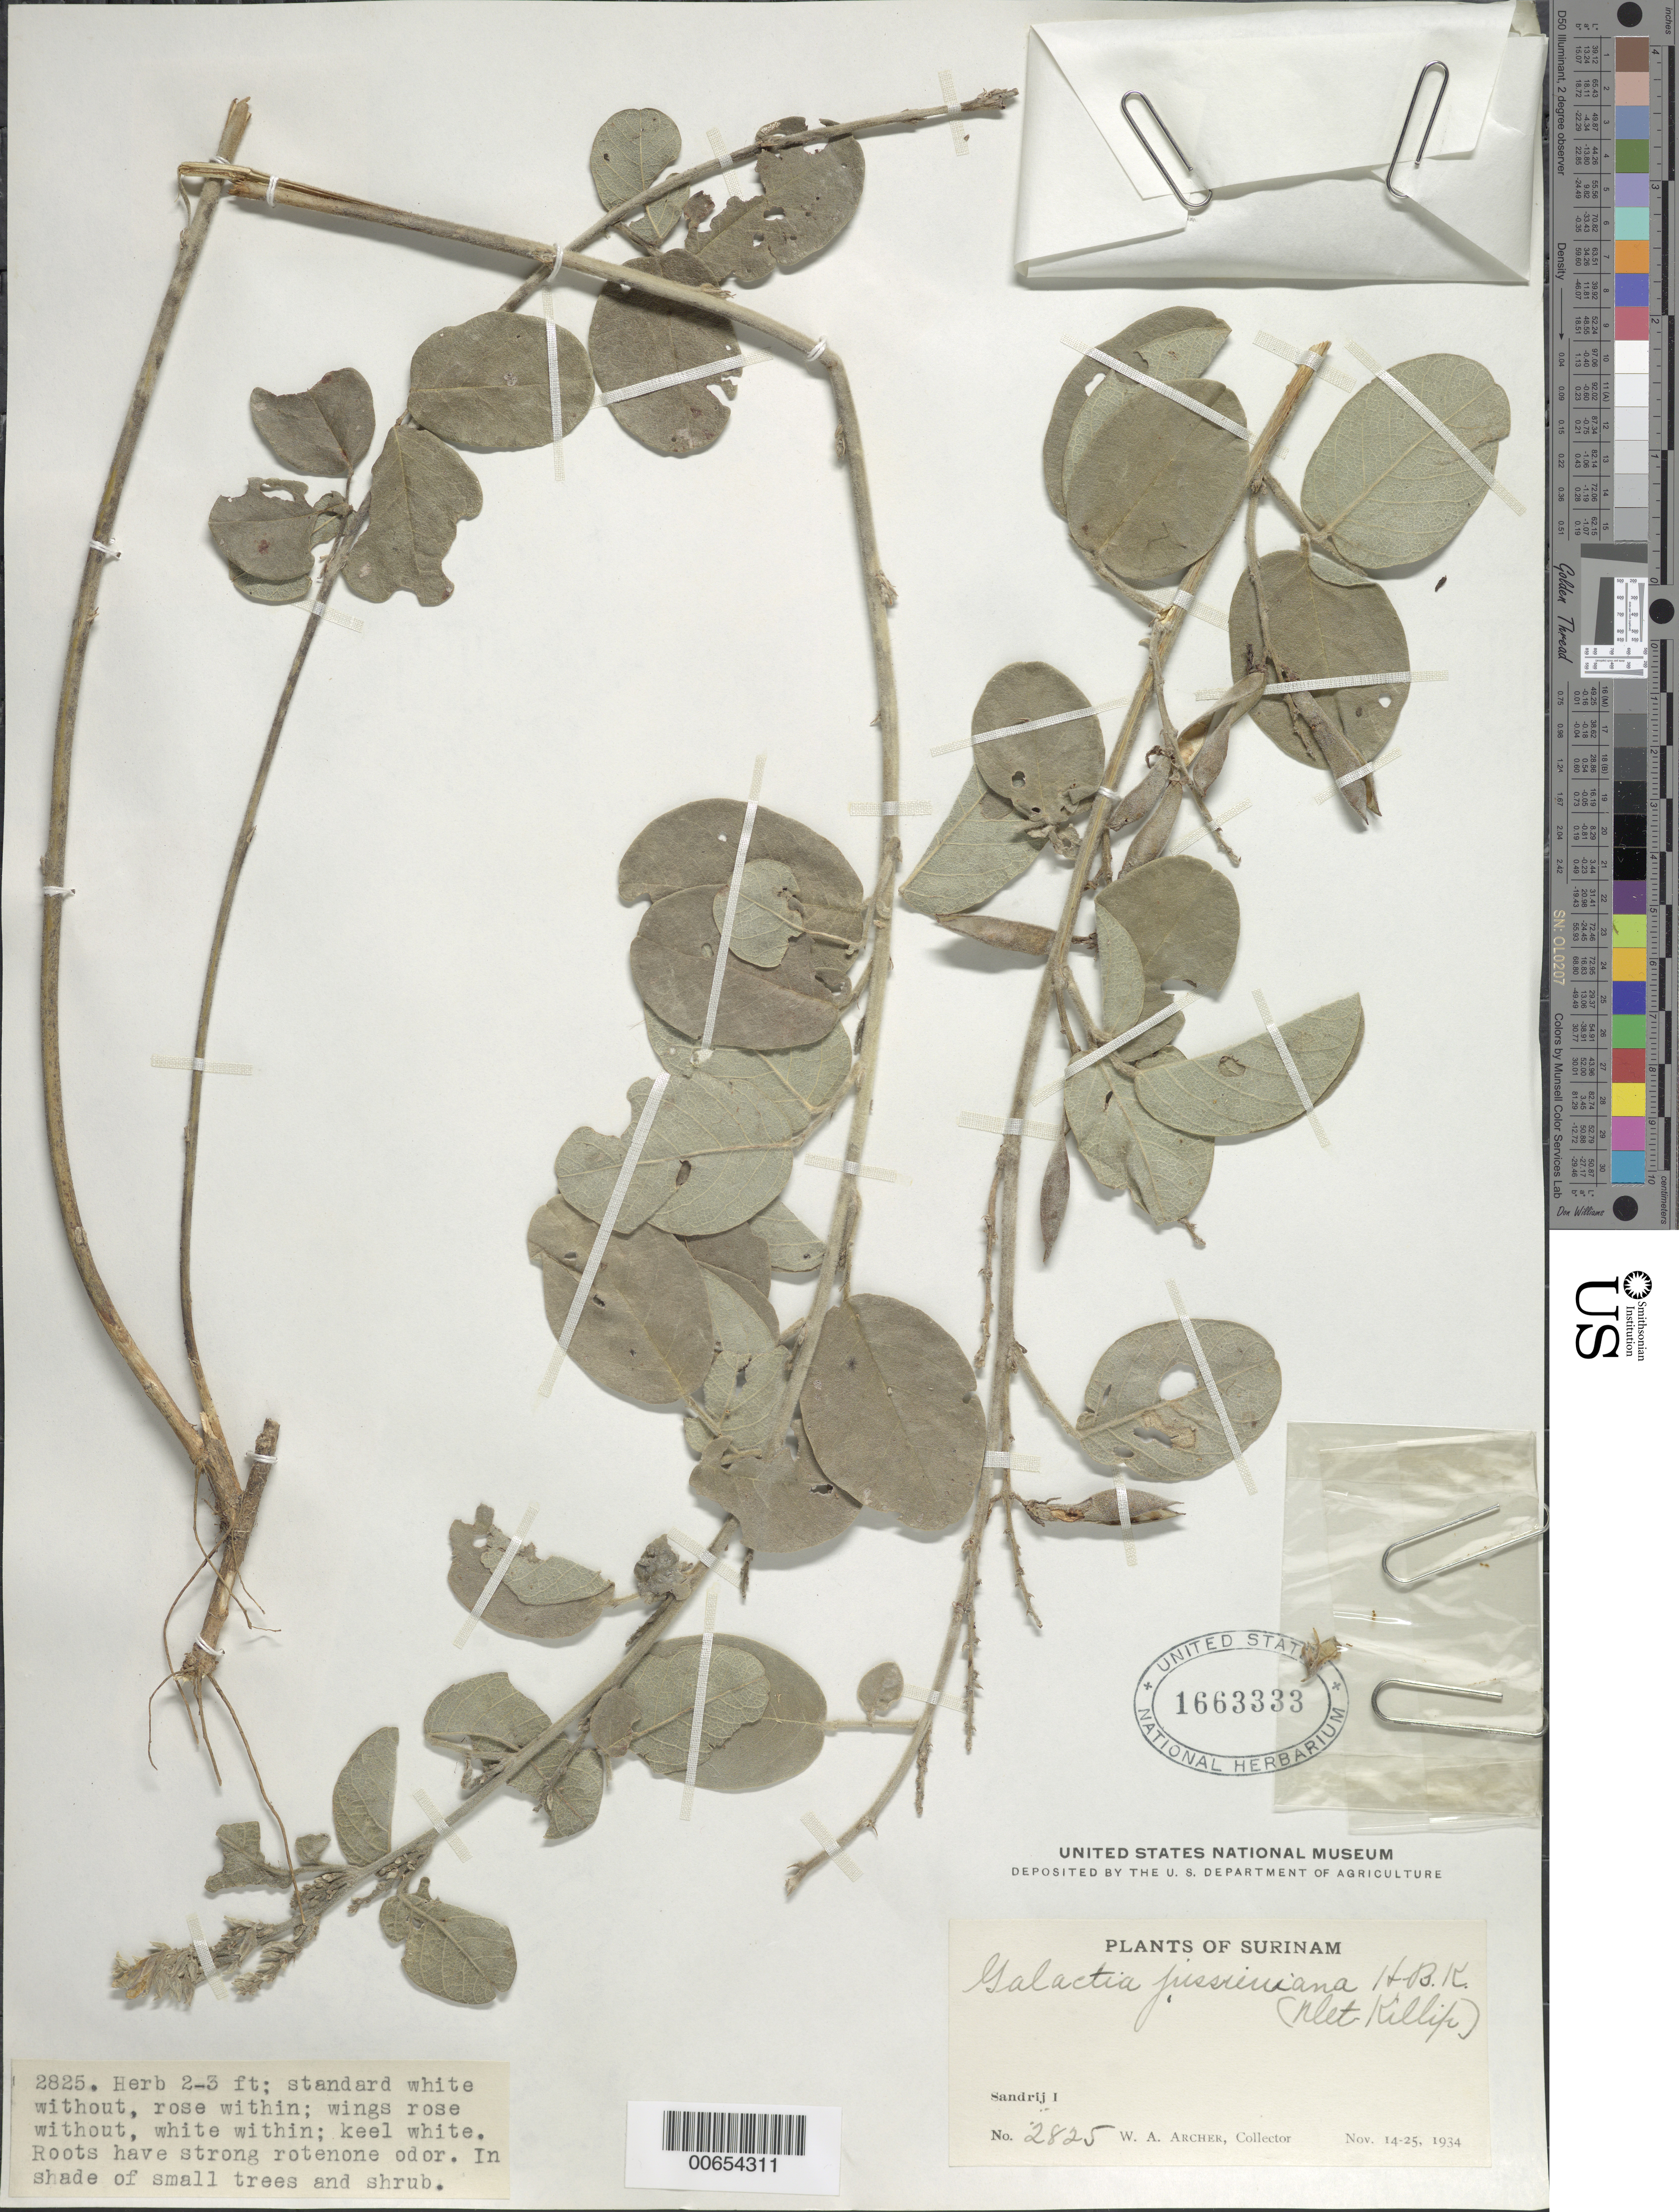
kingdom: Plantae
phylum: Tracheophyta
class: Magnoliopsida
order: Fabales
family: Fabaceae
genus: Galactia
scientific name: Galactia jussiaeana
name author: Kunth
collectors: W. A. Archer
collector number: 2825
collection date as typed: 14-Nov-34 to 25-Nov-34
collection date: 1934-11-14/1934-11-25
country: Suriname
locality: Zanderij I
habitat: Shade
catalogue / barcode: US 1663333